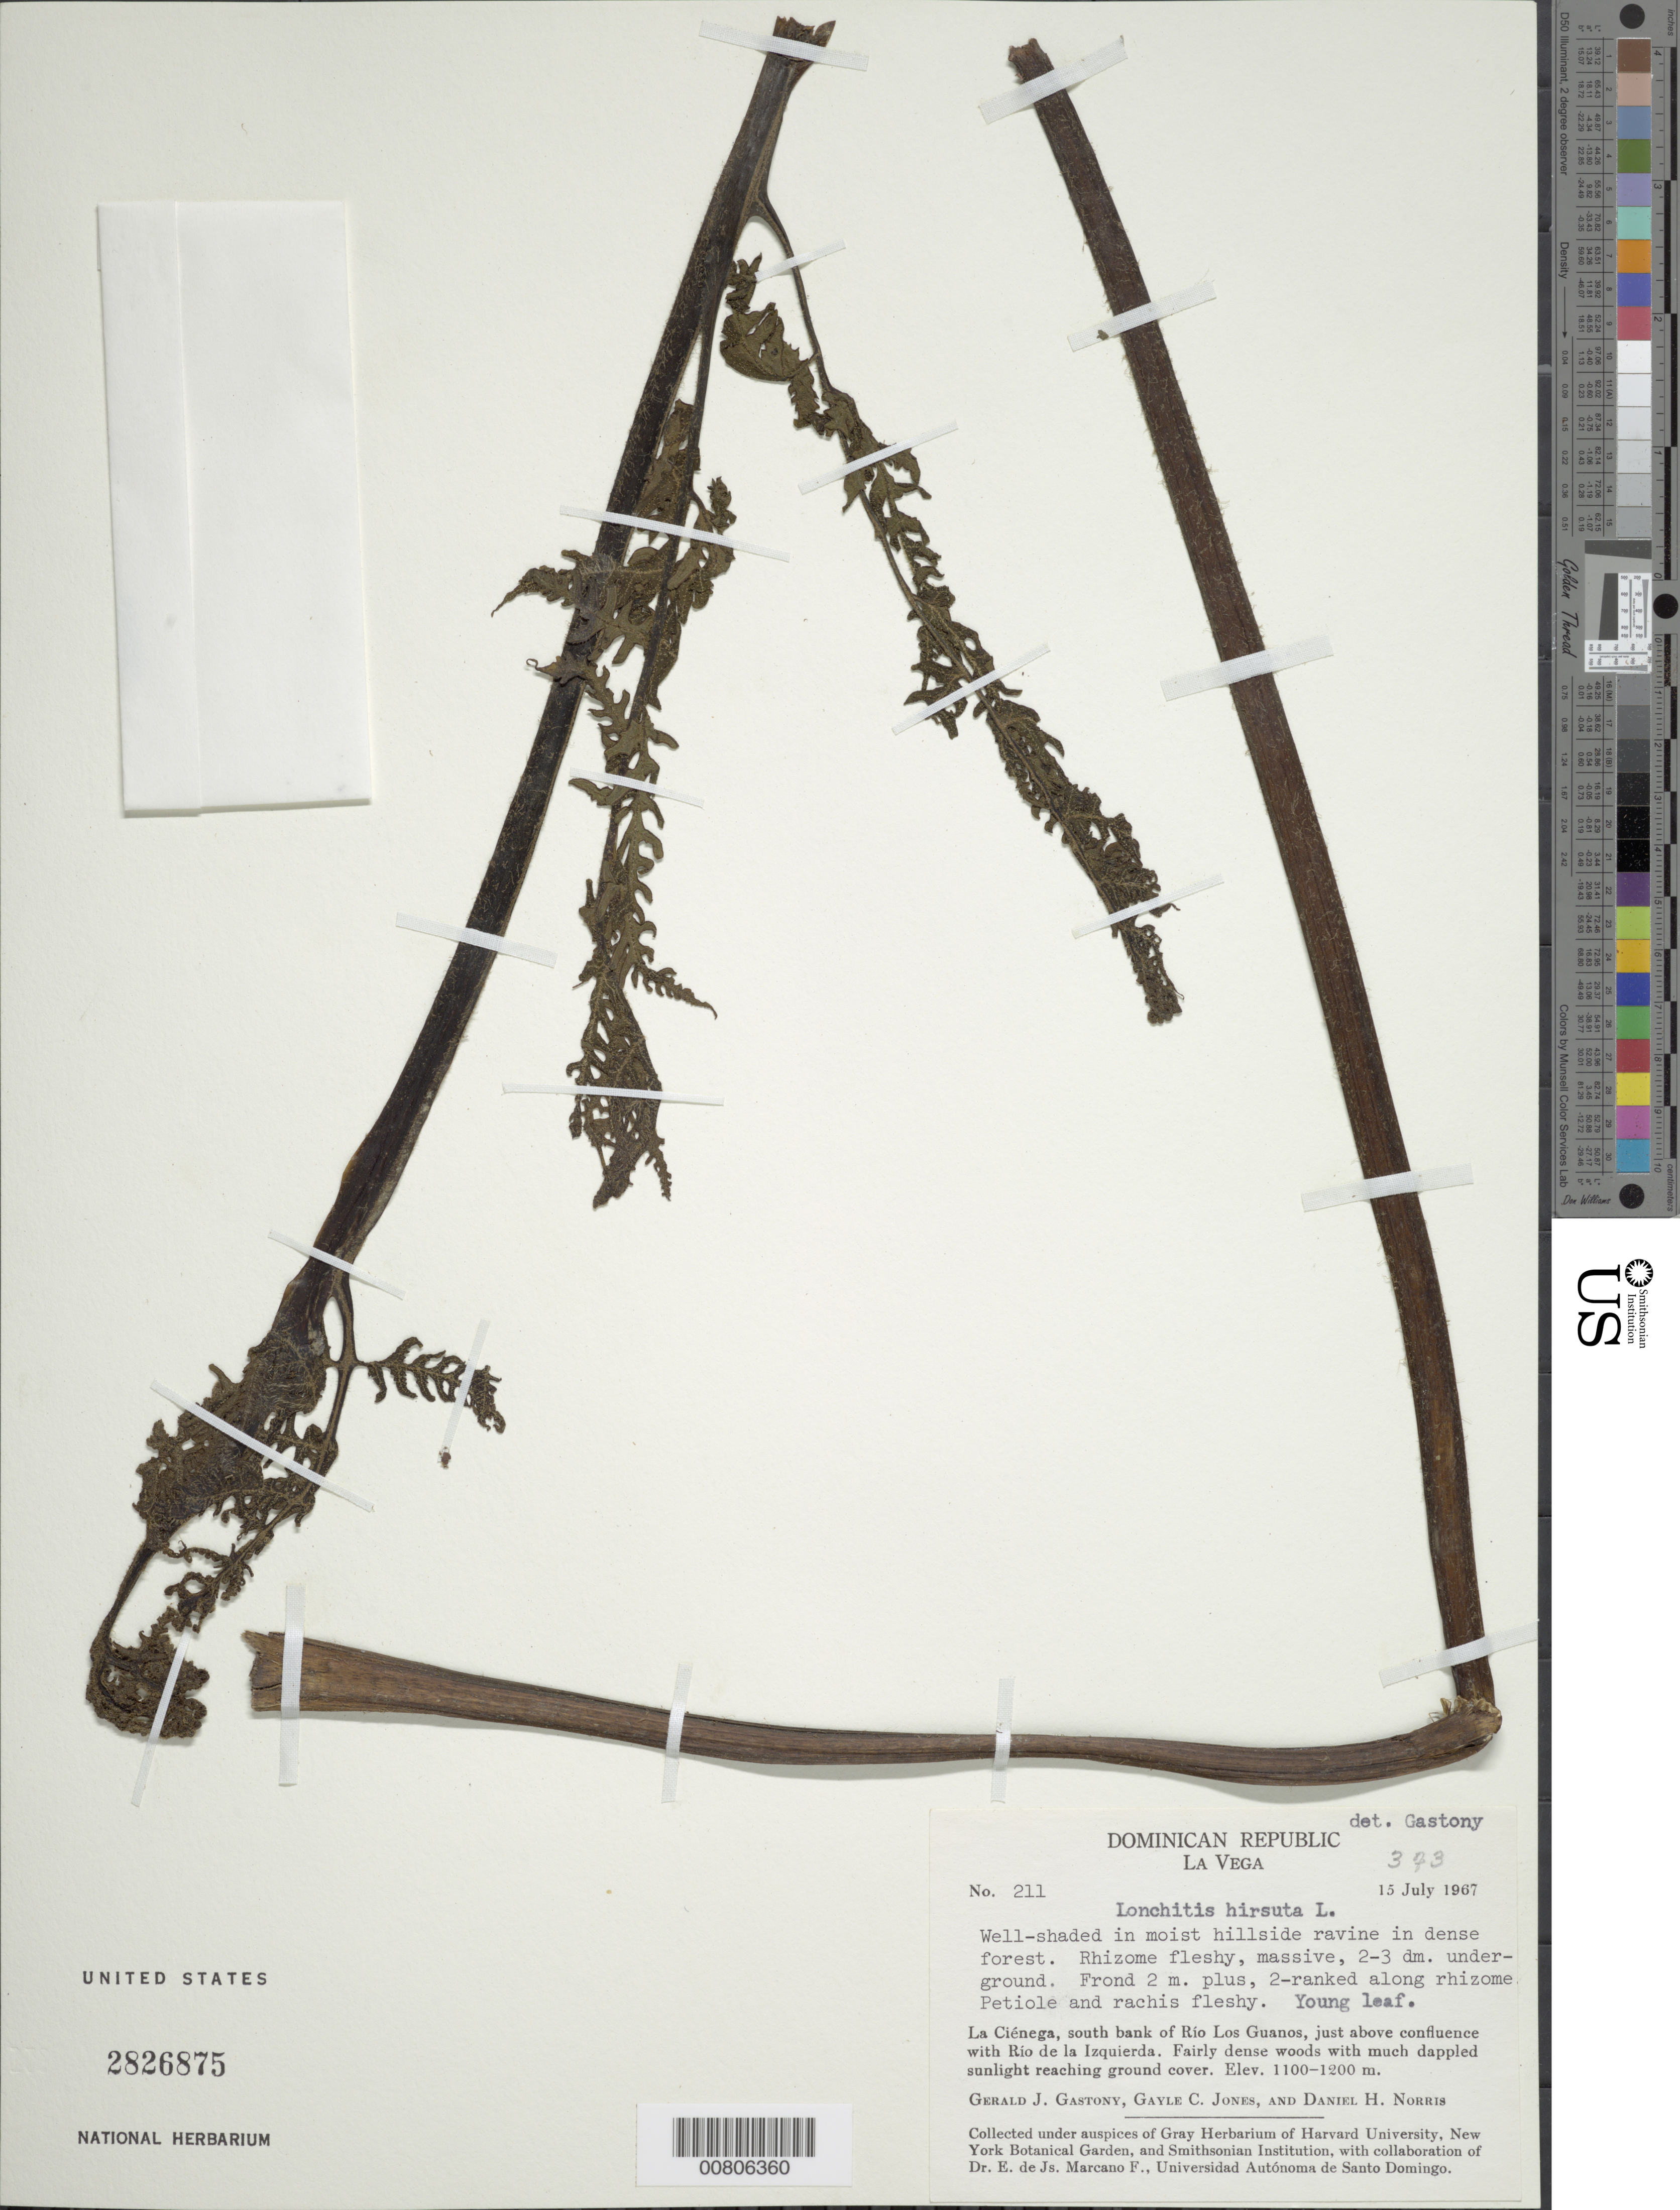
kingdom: Plantae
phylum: Tracheophyta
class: Polypodiopsida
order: Polypodiales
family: Lonchitidaceae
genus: Lonchitis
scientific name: Lonchitis hirsuta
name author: L.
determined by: Gastony, Gerald J.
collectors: G. Gastony, G. C. Jones & D. H. Norris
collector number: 211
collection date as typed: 15 Jul 1967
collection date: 1967-07-15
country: Dominican Republic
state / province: La Vega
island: Hispaniola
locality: La Ciénega, S bank of Río Los Guanos, just above confluence with Río de la Izquierda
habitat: Well-shaded in moist hillside ravine in dense forest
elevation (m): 1100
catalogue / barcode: US 2826875